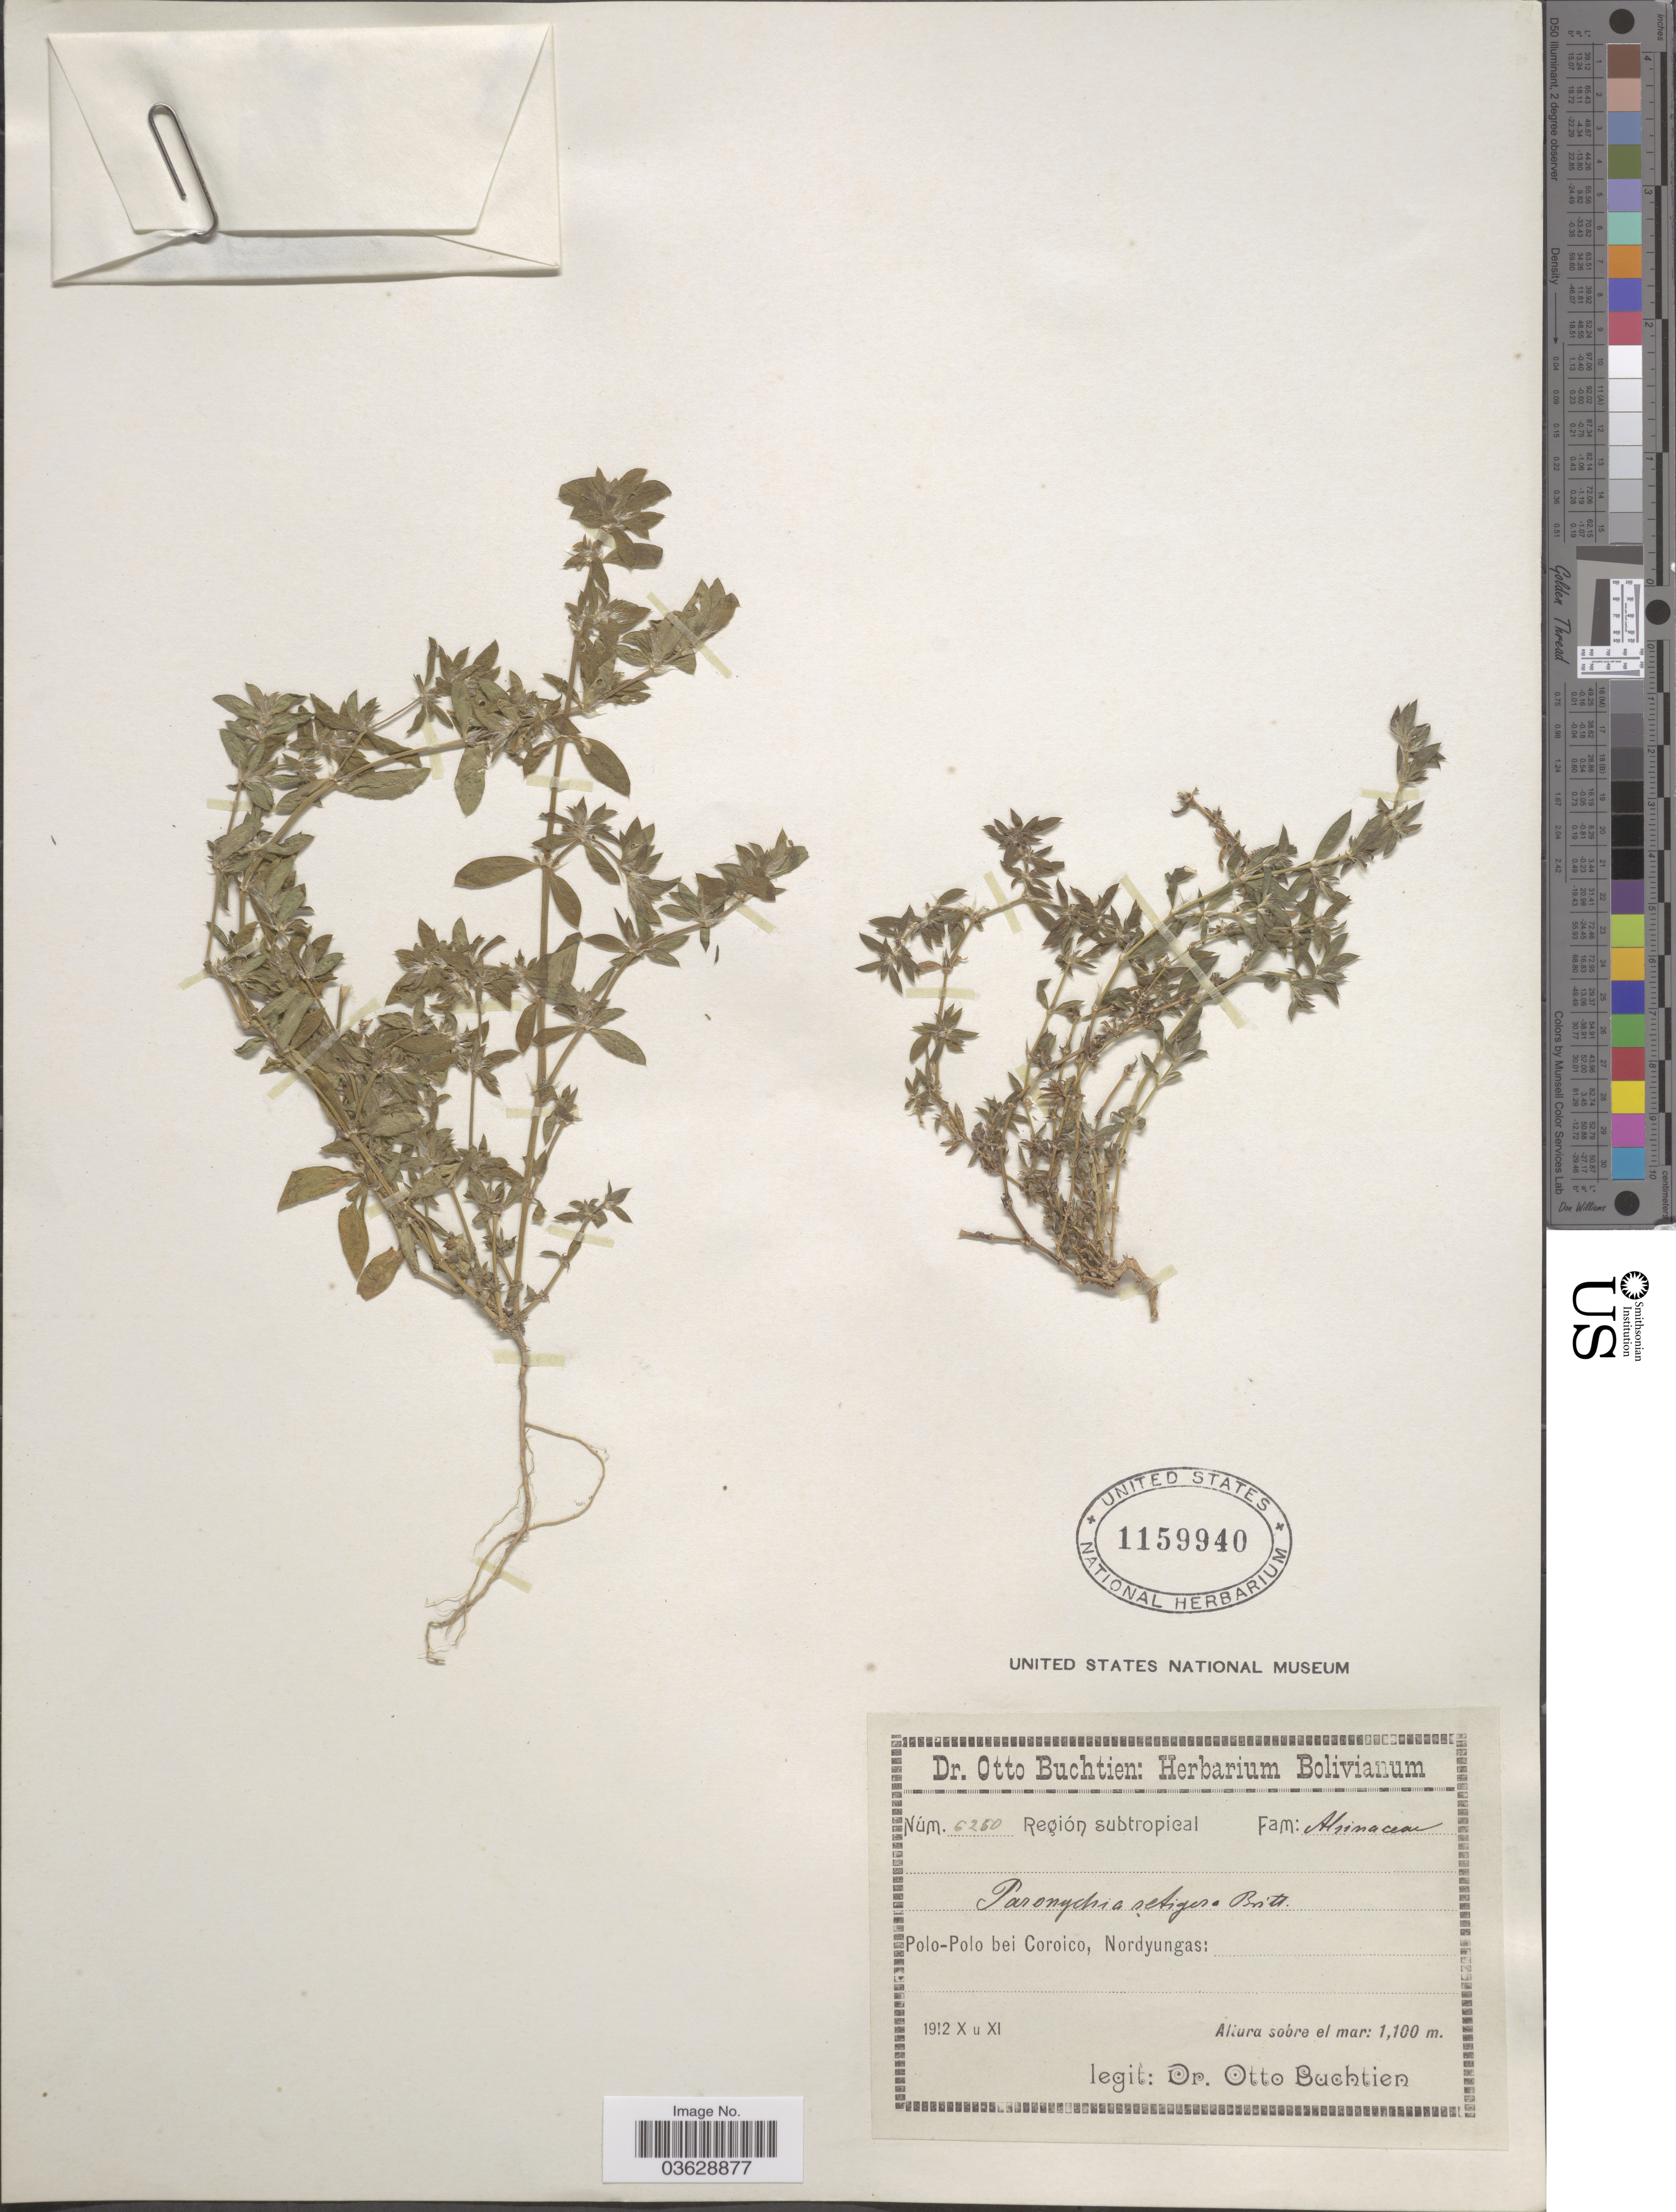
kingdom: Plantae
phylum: Tracheophyta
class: Magnoliopsida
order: Caryophyllales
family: Caryophyllaceae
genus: Paronychia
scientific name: Paronychia setigera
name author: (Gillies) F. Herm.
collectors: O. Buchtien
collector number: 6250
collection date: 1912-10/1912-11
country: Bolivia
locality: Polo-Polo bei Coroico, Nordyungas.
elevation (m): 1100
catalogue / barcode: US 1159940